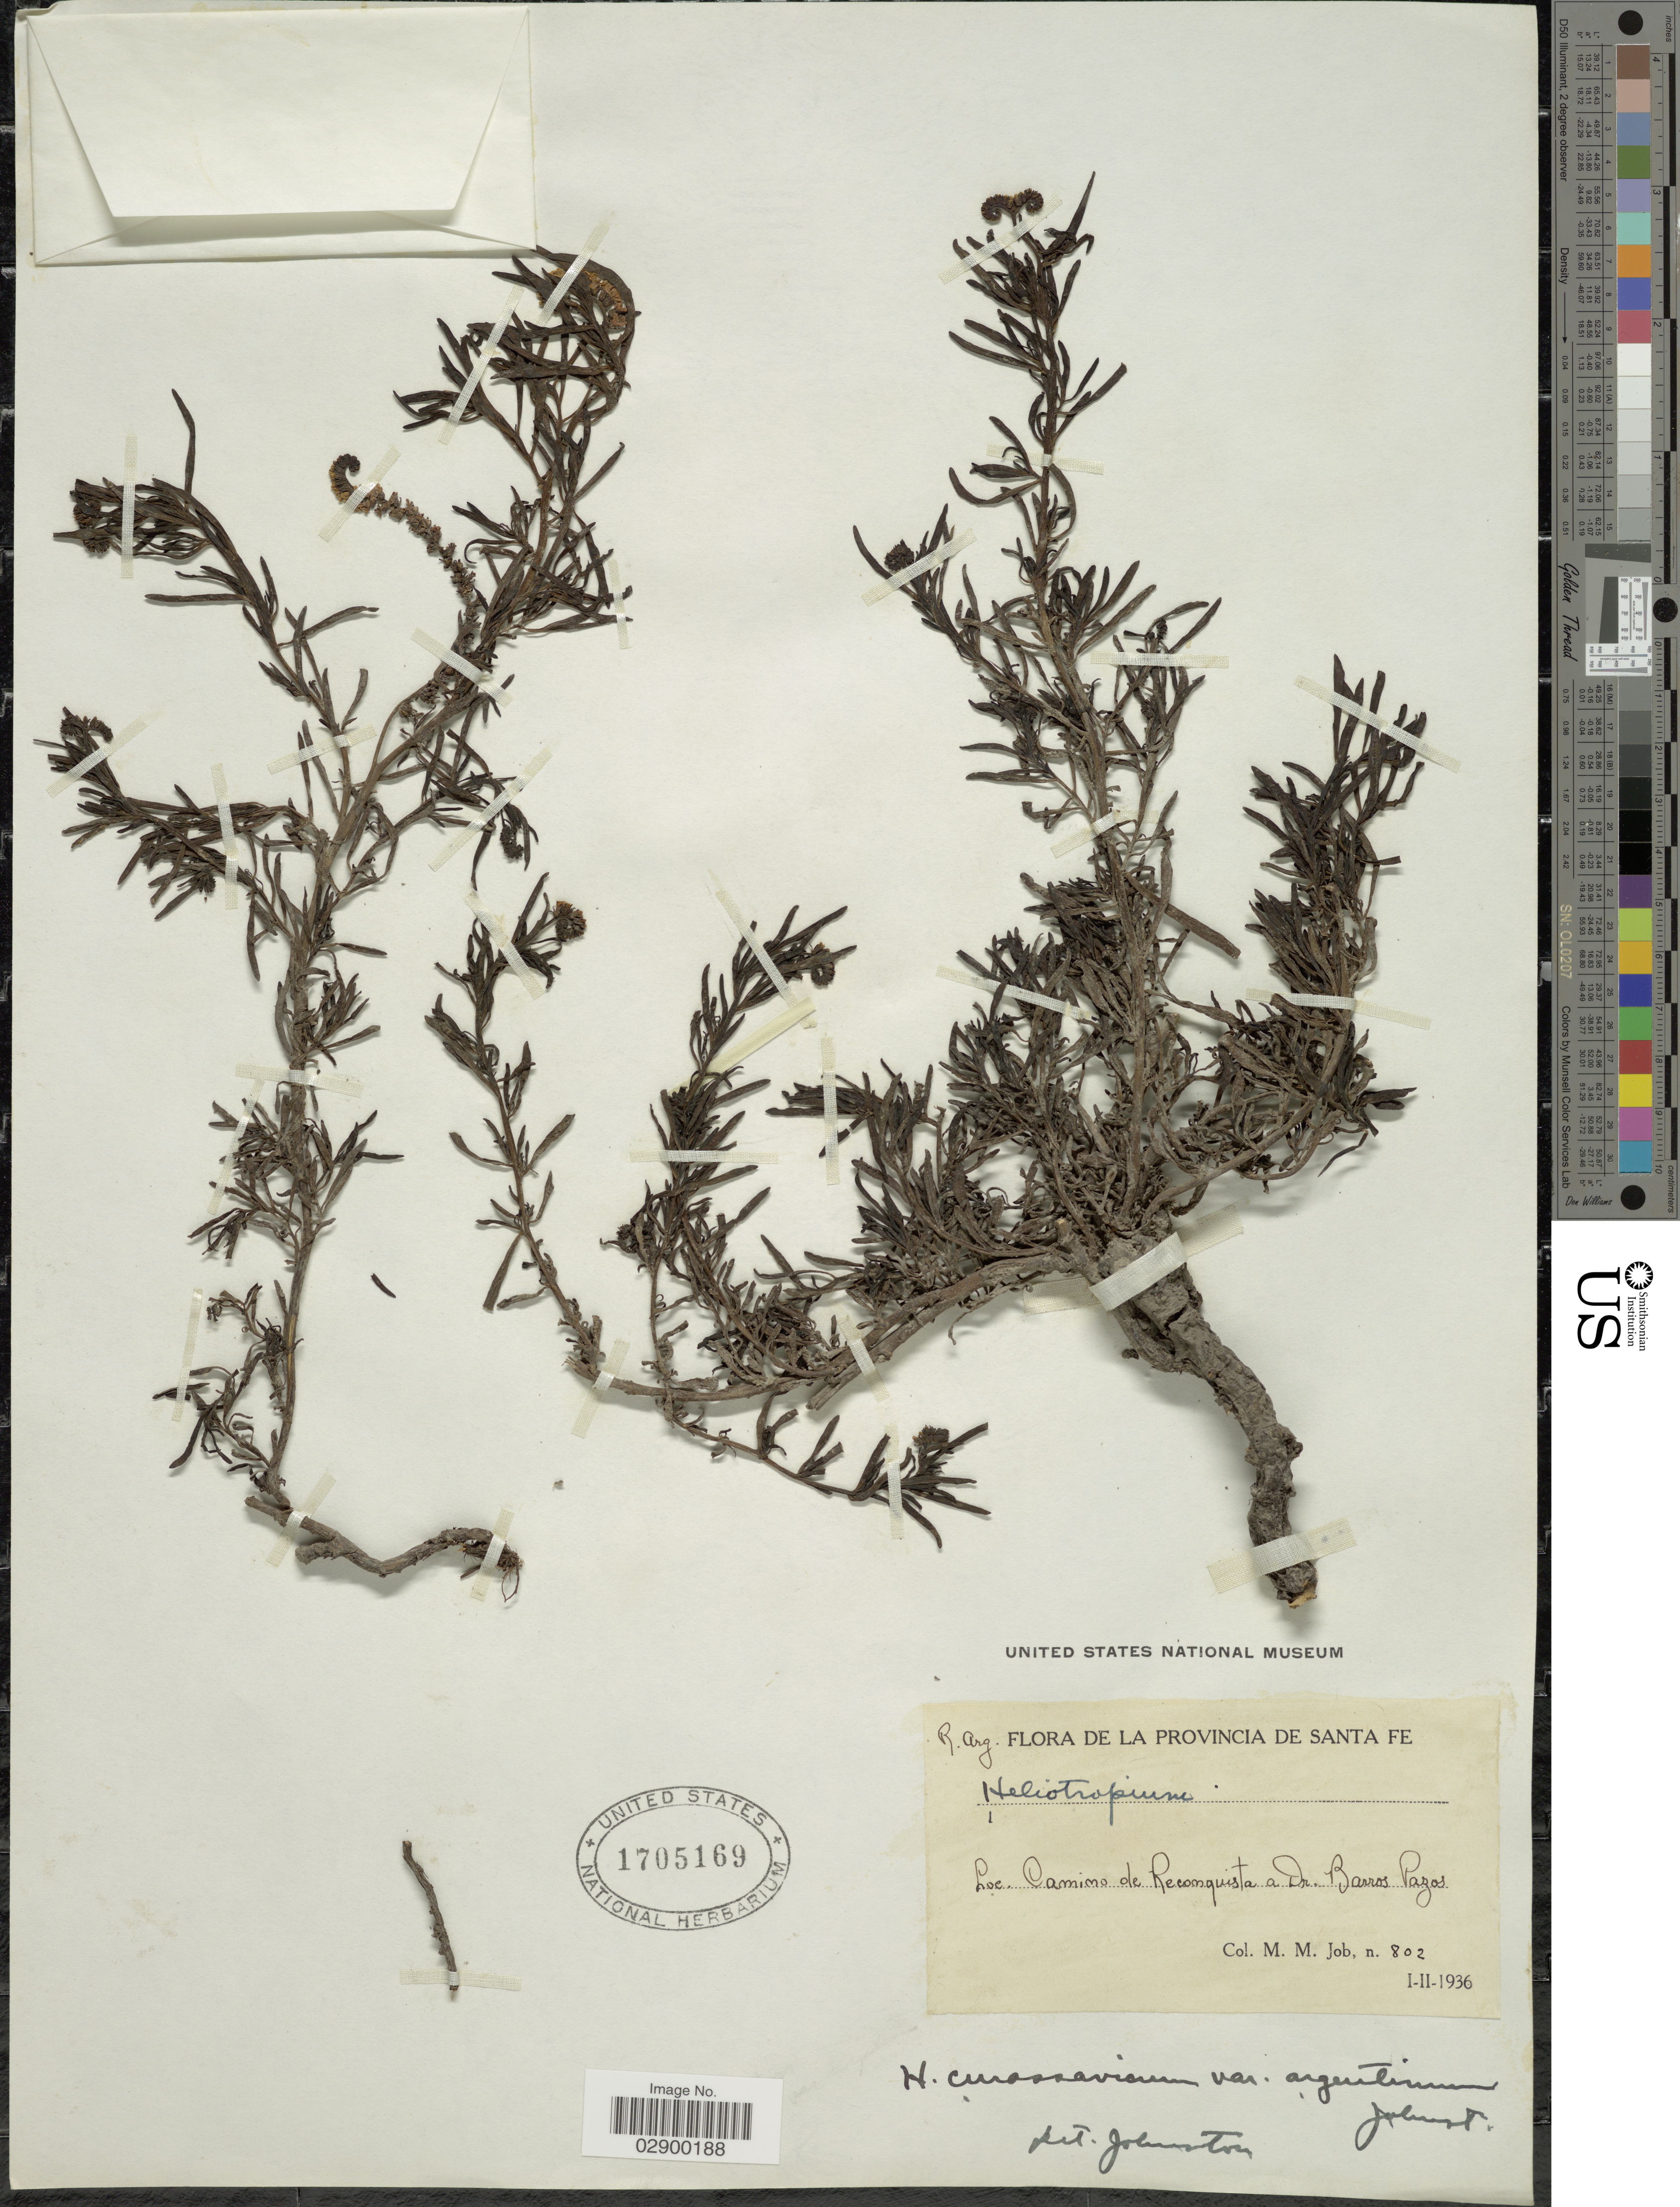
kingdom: Plantae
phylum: Tracheophyta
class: Magnoliopsida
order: Boraginales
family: Heliotropiaceae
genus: Heliotropium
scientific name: Heliotropium curassavicum var. argentinum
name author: I.M. Johnst.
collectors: M. Job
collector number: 802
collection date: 1936-11-01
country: Argentina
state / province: Santa Fe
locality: De La Provincia De Santa Fe, Camino de Reconquista a Dr. Banos Pazos.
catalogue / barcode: US 1705169